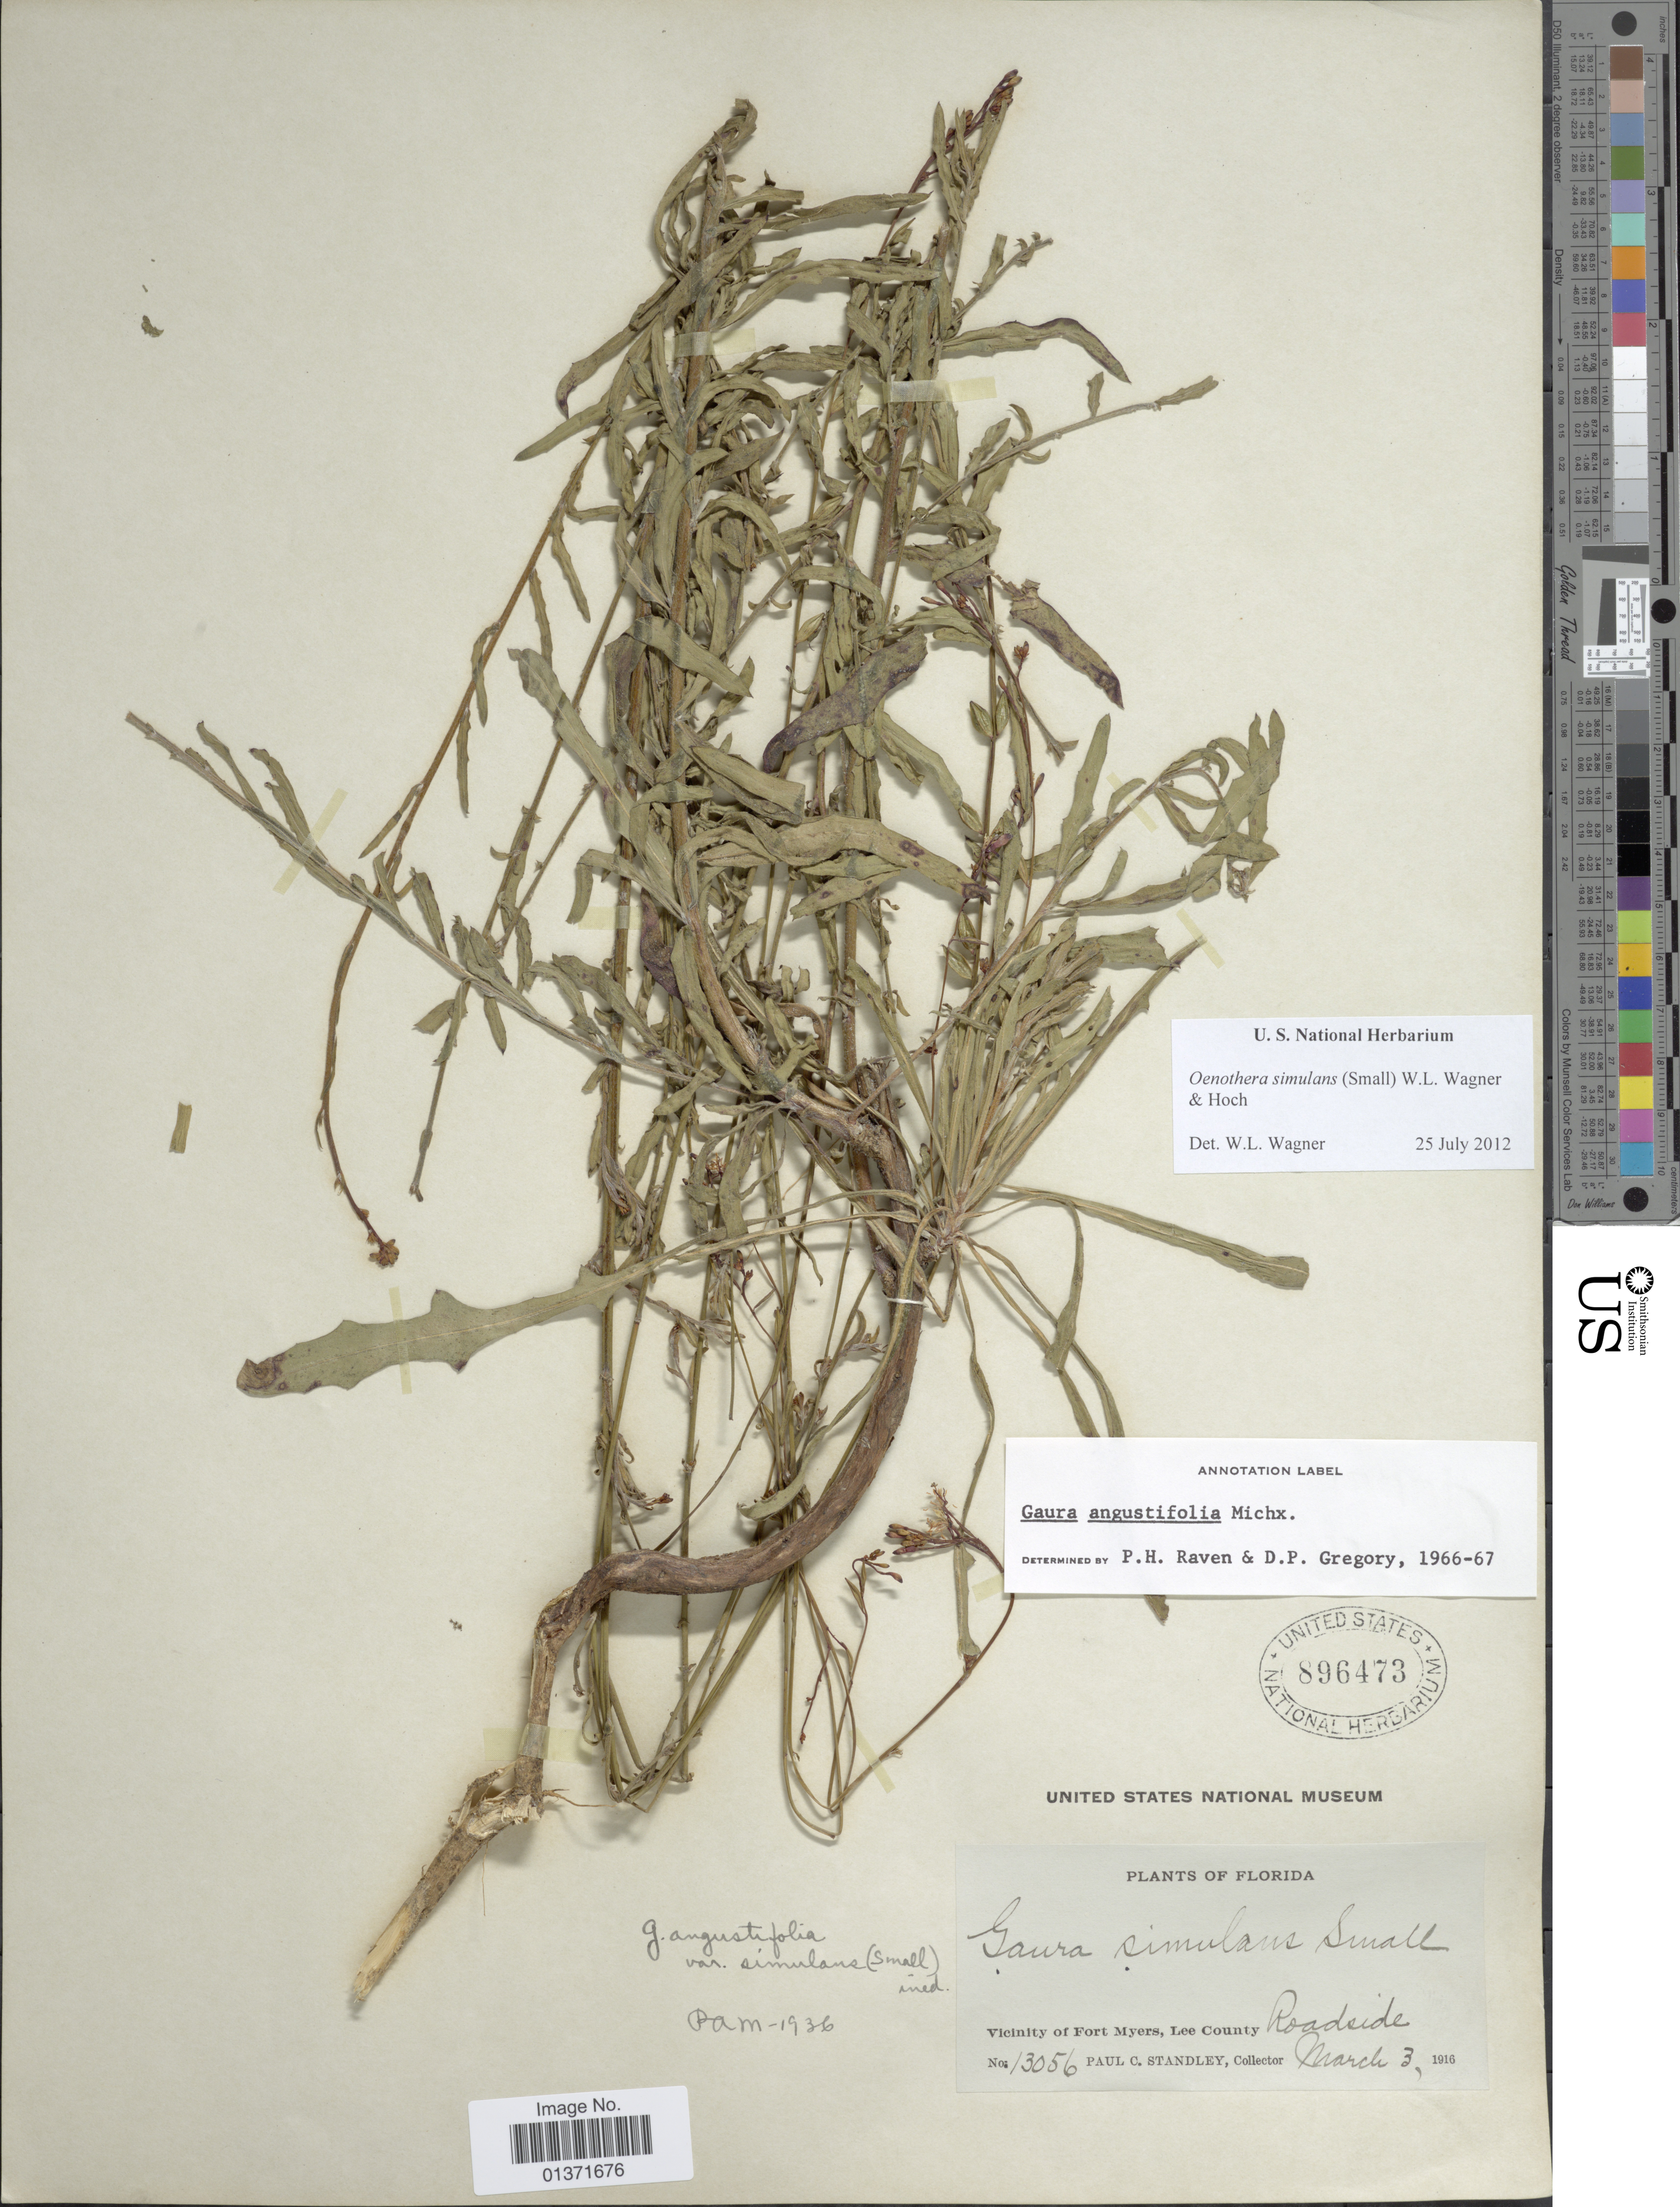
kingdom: Plantae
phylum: Tracheophyta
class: Magnoliopsida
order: Myrtales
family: Onagraceae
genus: Oenothera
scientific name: Oenothera simulans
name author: Michx.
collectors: P. C. Standley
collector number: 13056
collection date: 1916-03-03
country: United States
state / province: Florida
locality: Florida, Vicinity of Fort Myers, Lee County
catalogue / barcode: US 896473